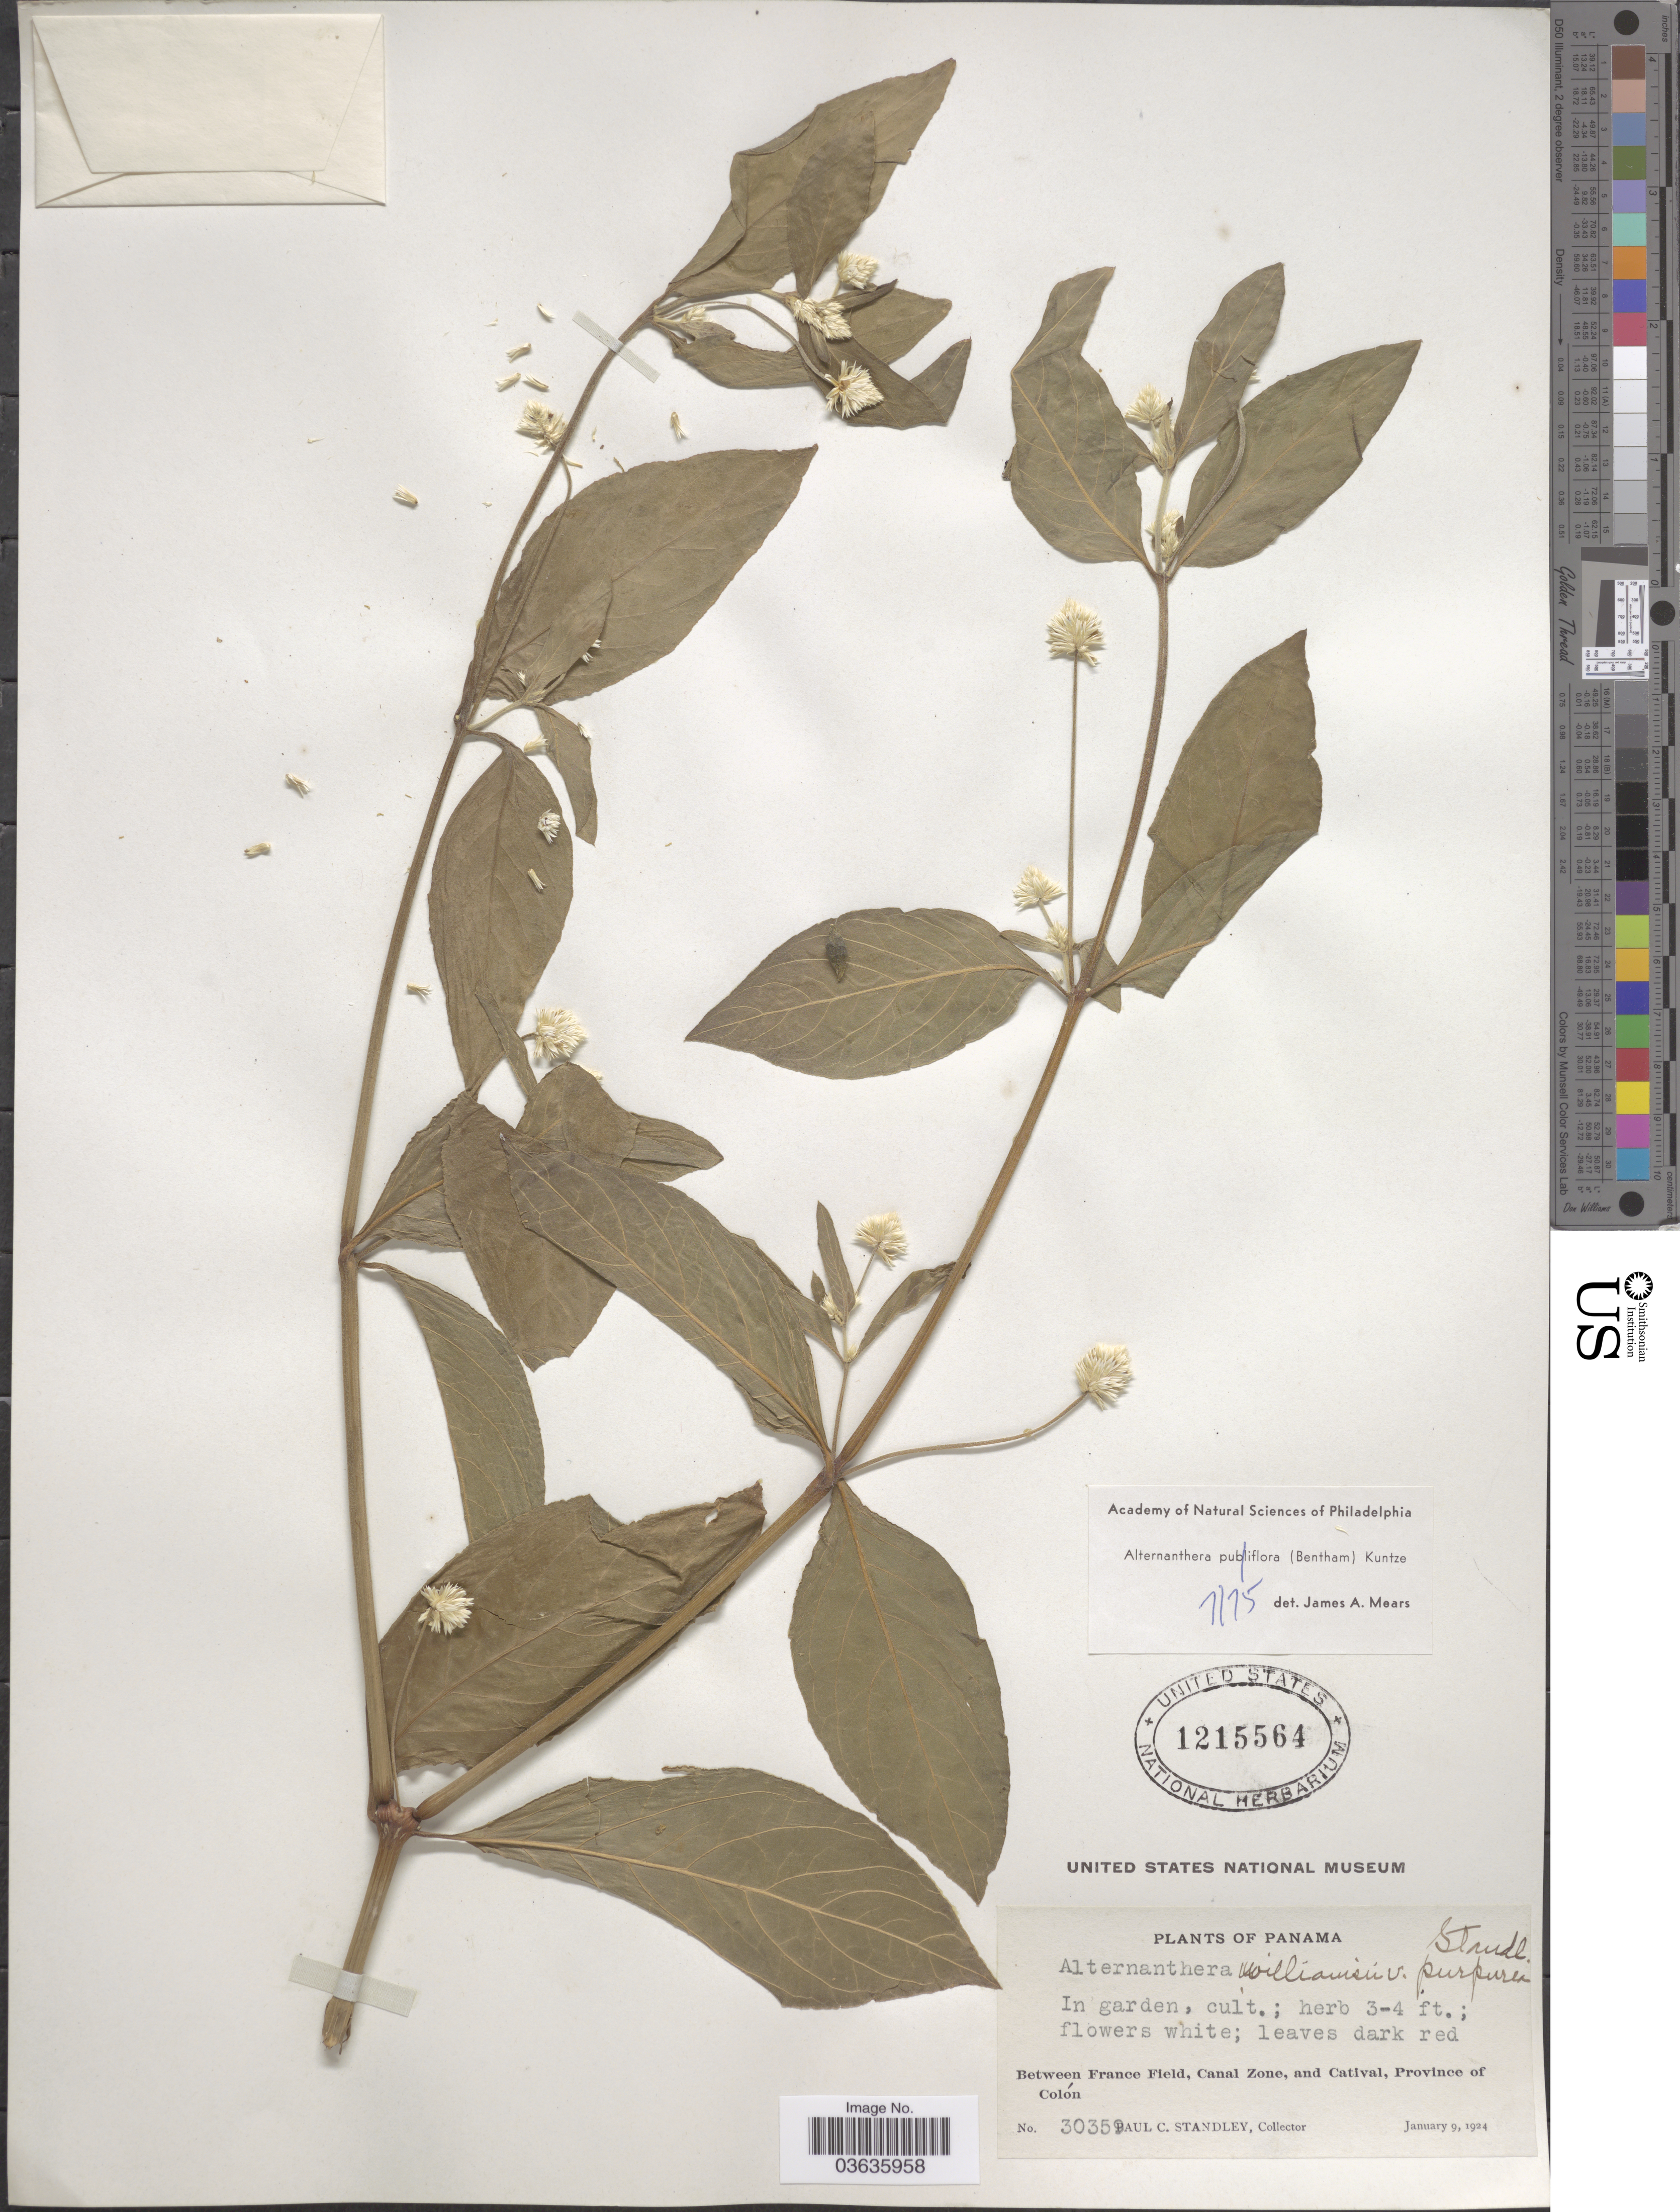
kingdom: Plantae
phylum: Tracheophyta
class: Magnoliopsida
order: Caryophyllales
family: Amaranthaceae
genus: Alternanthera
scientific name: Alternanthera pubiflora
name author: (Benth.) Kuntze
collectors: P. C. Standley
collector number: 30359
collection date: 1924-01-09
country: Panama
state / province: Colón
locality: Between France Field, Canal Zone, and Catival, Province of Colón. In garden.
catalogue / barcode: US 1215564